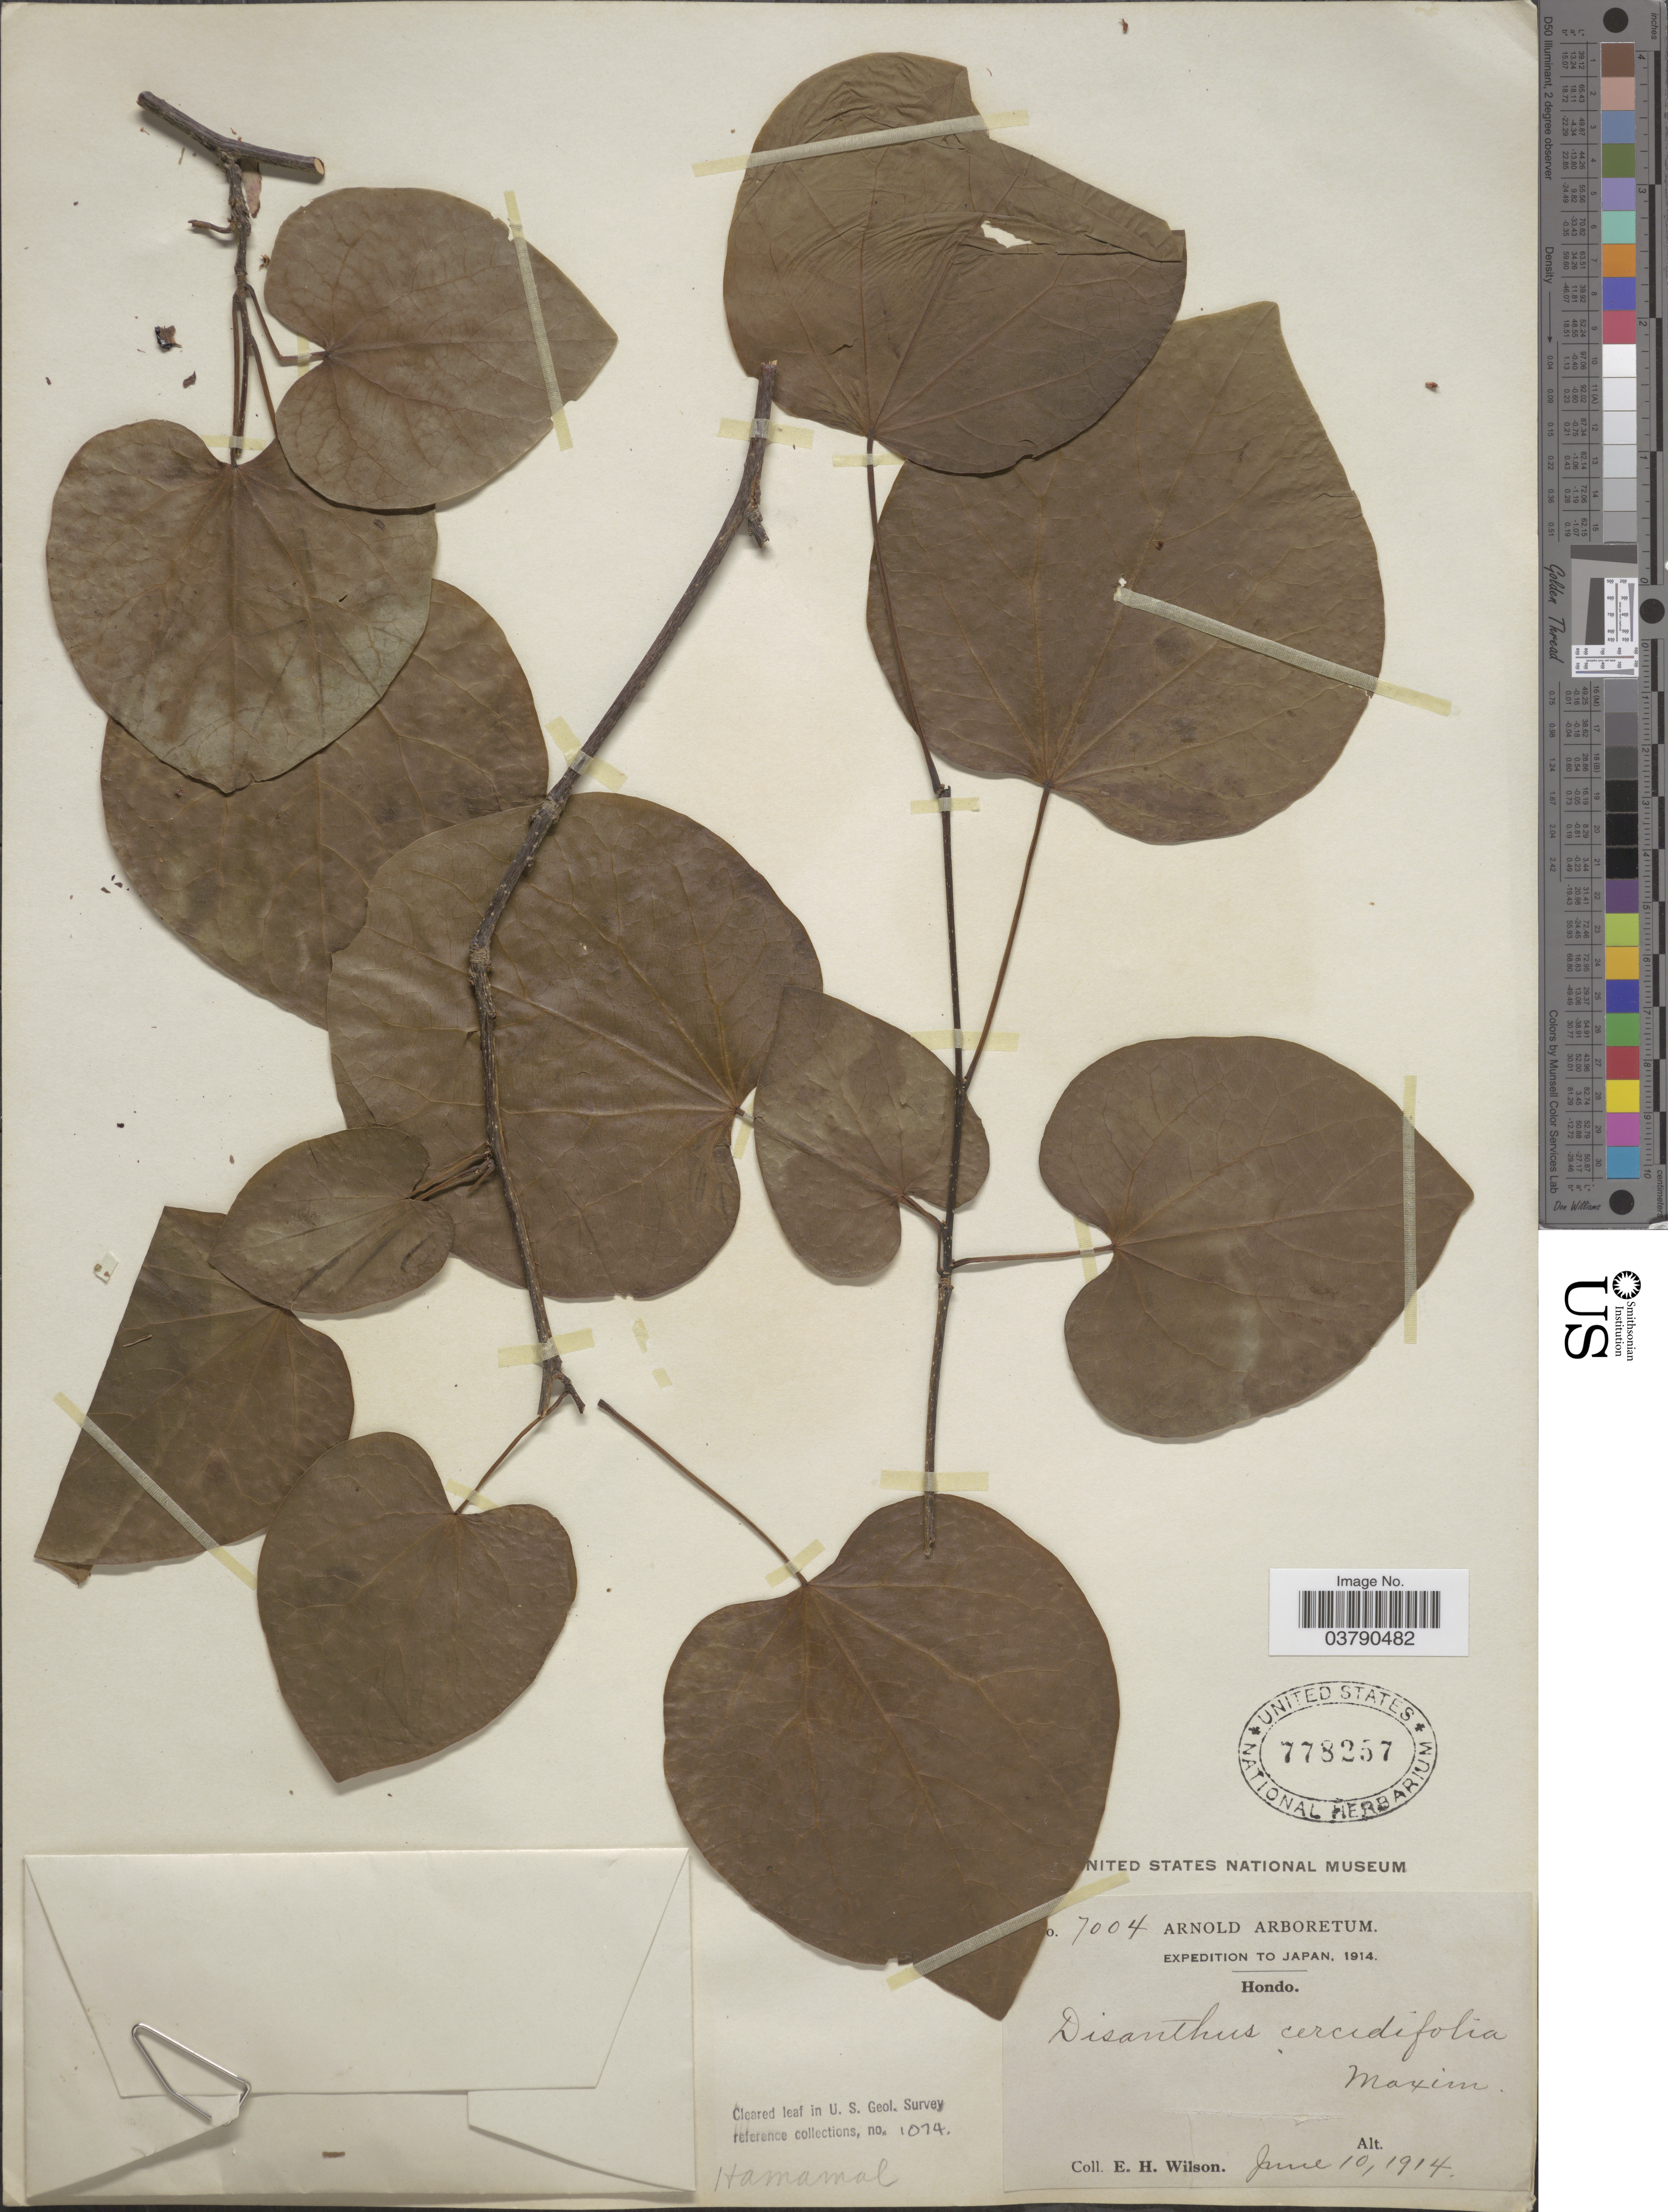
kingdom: Plantae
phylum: Tracheophyta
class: Magnoliopsida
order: Saxifragales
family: Hamamelidaceae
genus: Disanthus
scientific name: Disanthus cercidifolius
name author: Maxim.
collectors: E. Wilson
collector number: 7004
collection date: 1914-06-10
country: Japan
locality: Japan. Hondo.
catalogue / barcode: US 778257